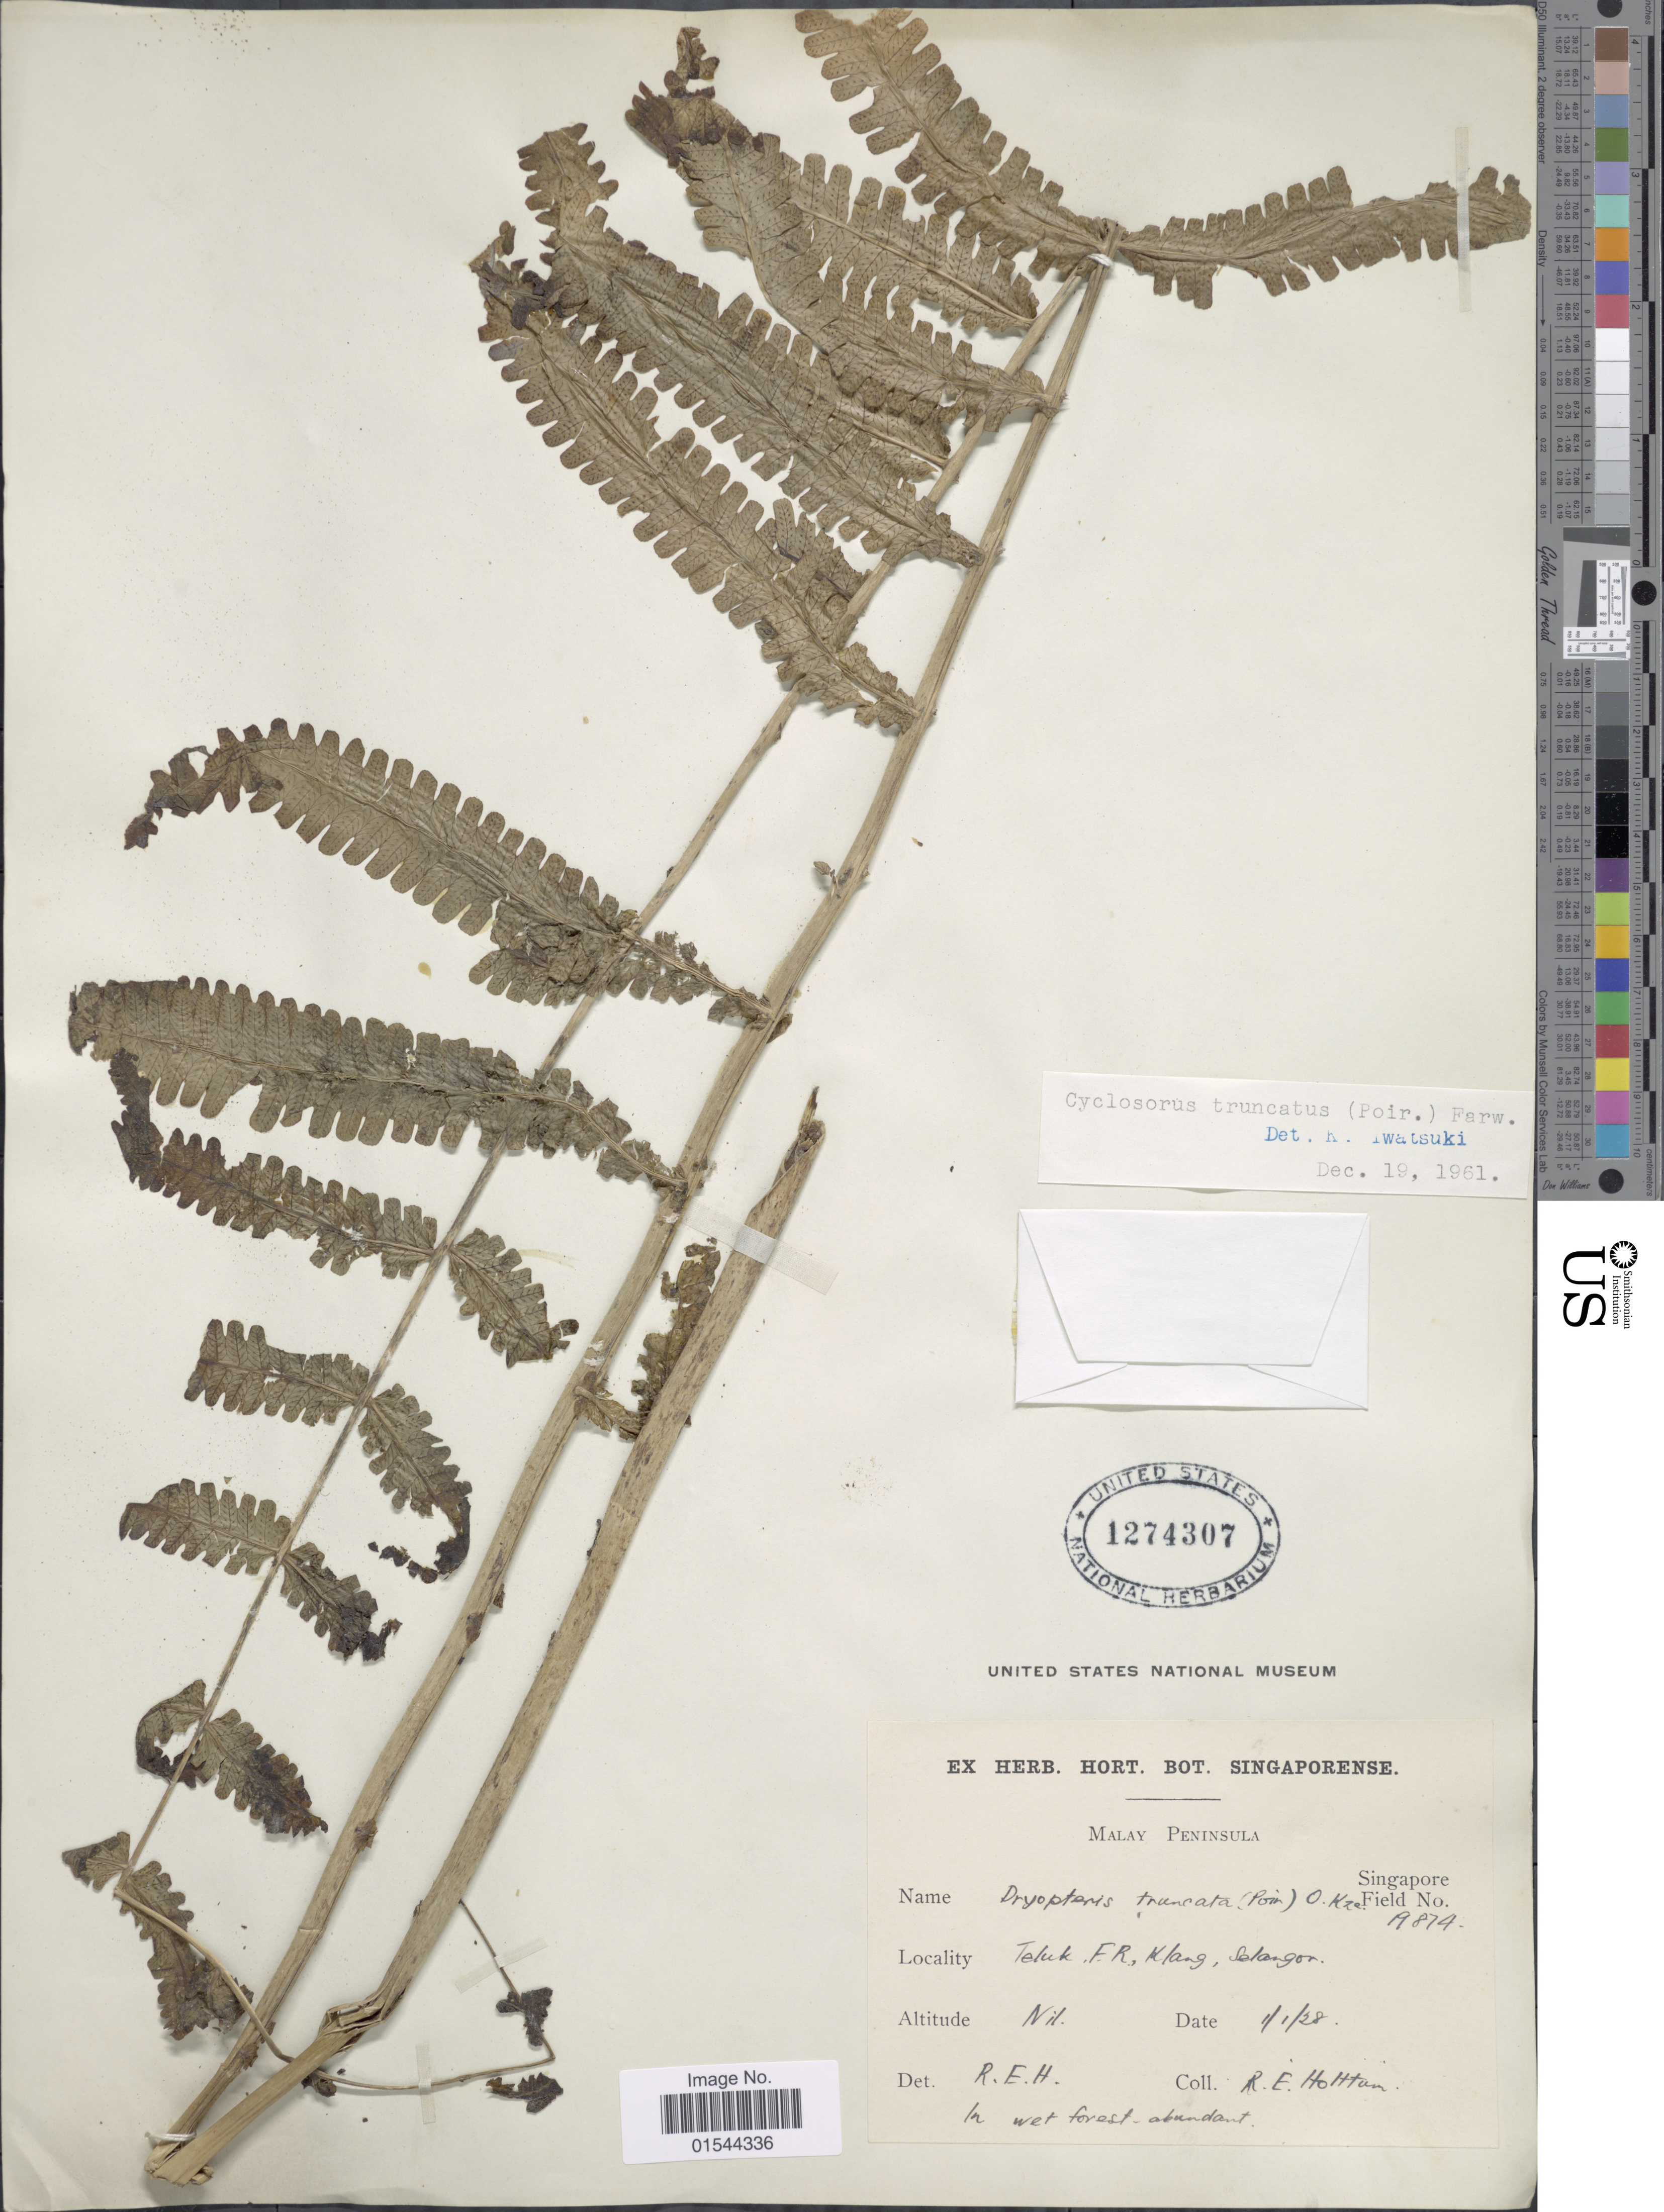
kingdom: Plantae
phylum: Tracheophyta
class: Polypodiopsida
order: Polypodiales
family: Thelypteridaceae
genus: Pneumatopteris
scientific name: Pneumatopteris truncata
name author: (Poir.) Holttum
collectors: R. E. Holttum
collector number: Singapore Field 19874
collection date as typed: Transcribed d/m/y: 1/1/28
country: Malaysia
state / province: Selangor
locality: Malay Peninsula, Teluk. F. R. Klang [interpreted]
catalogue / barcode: US 1274307